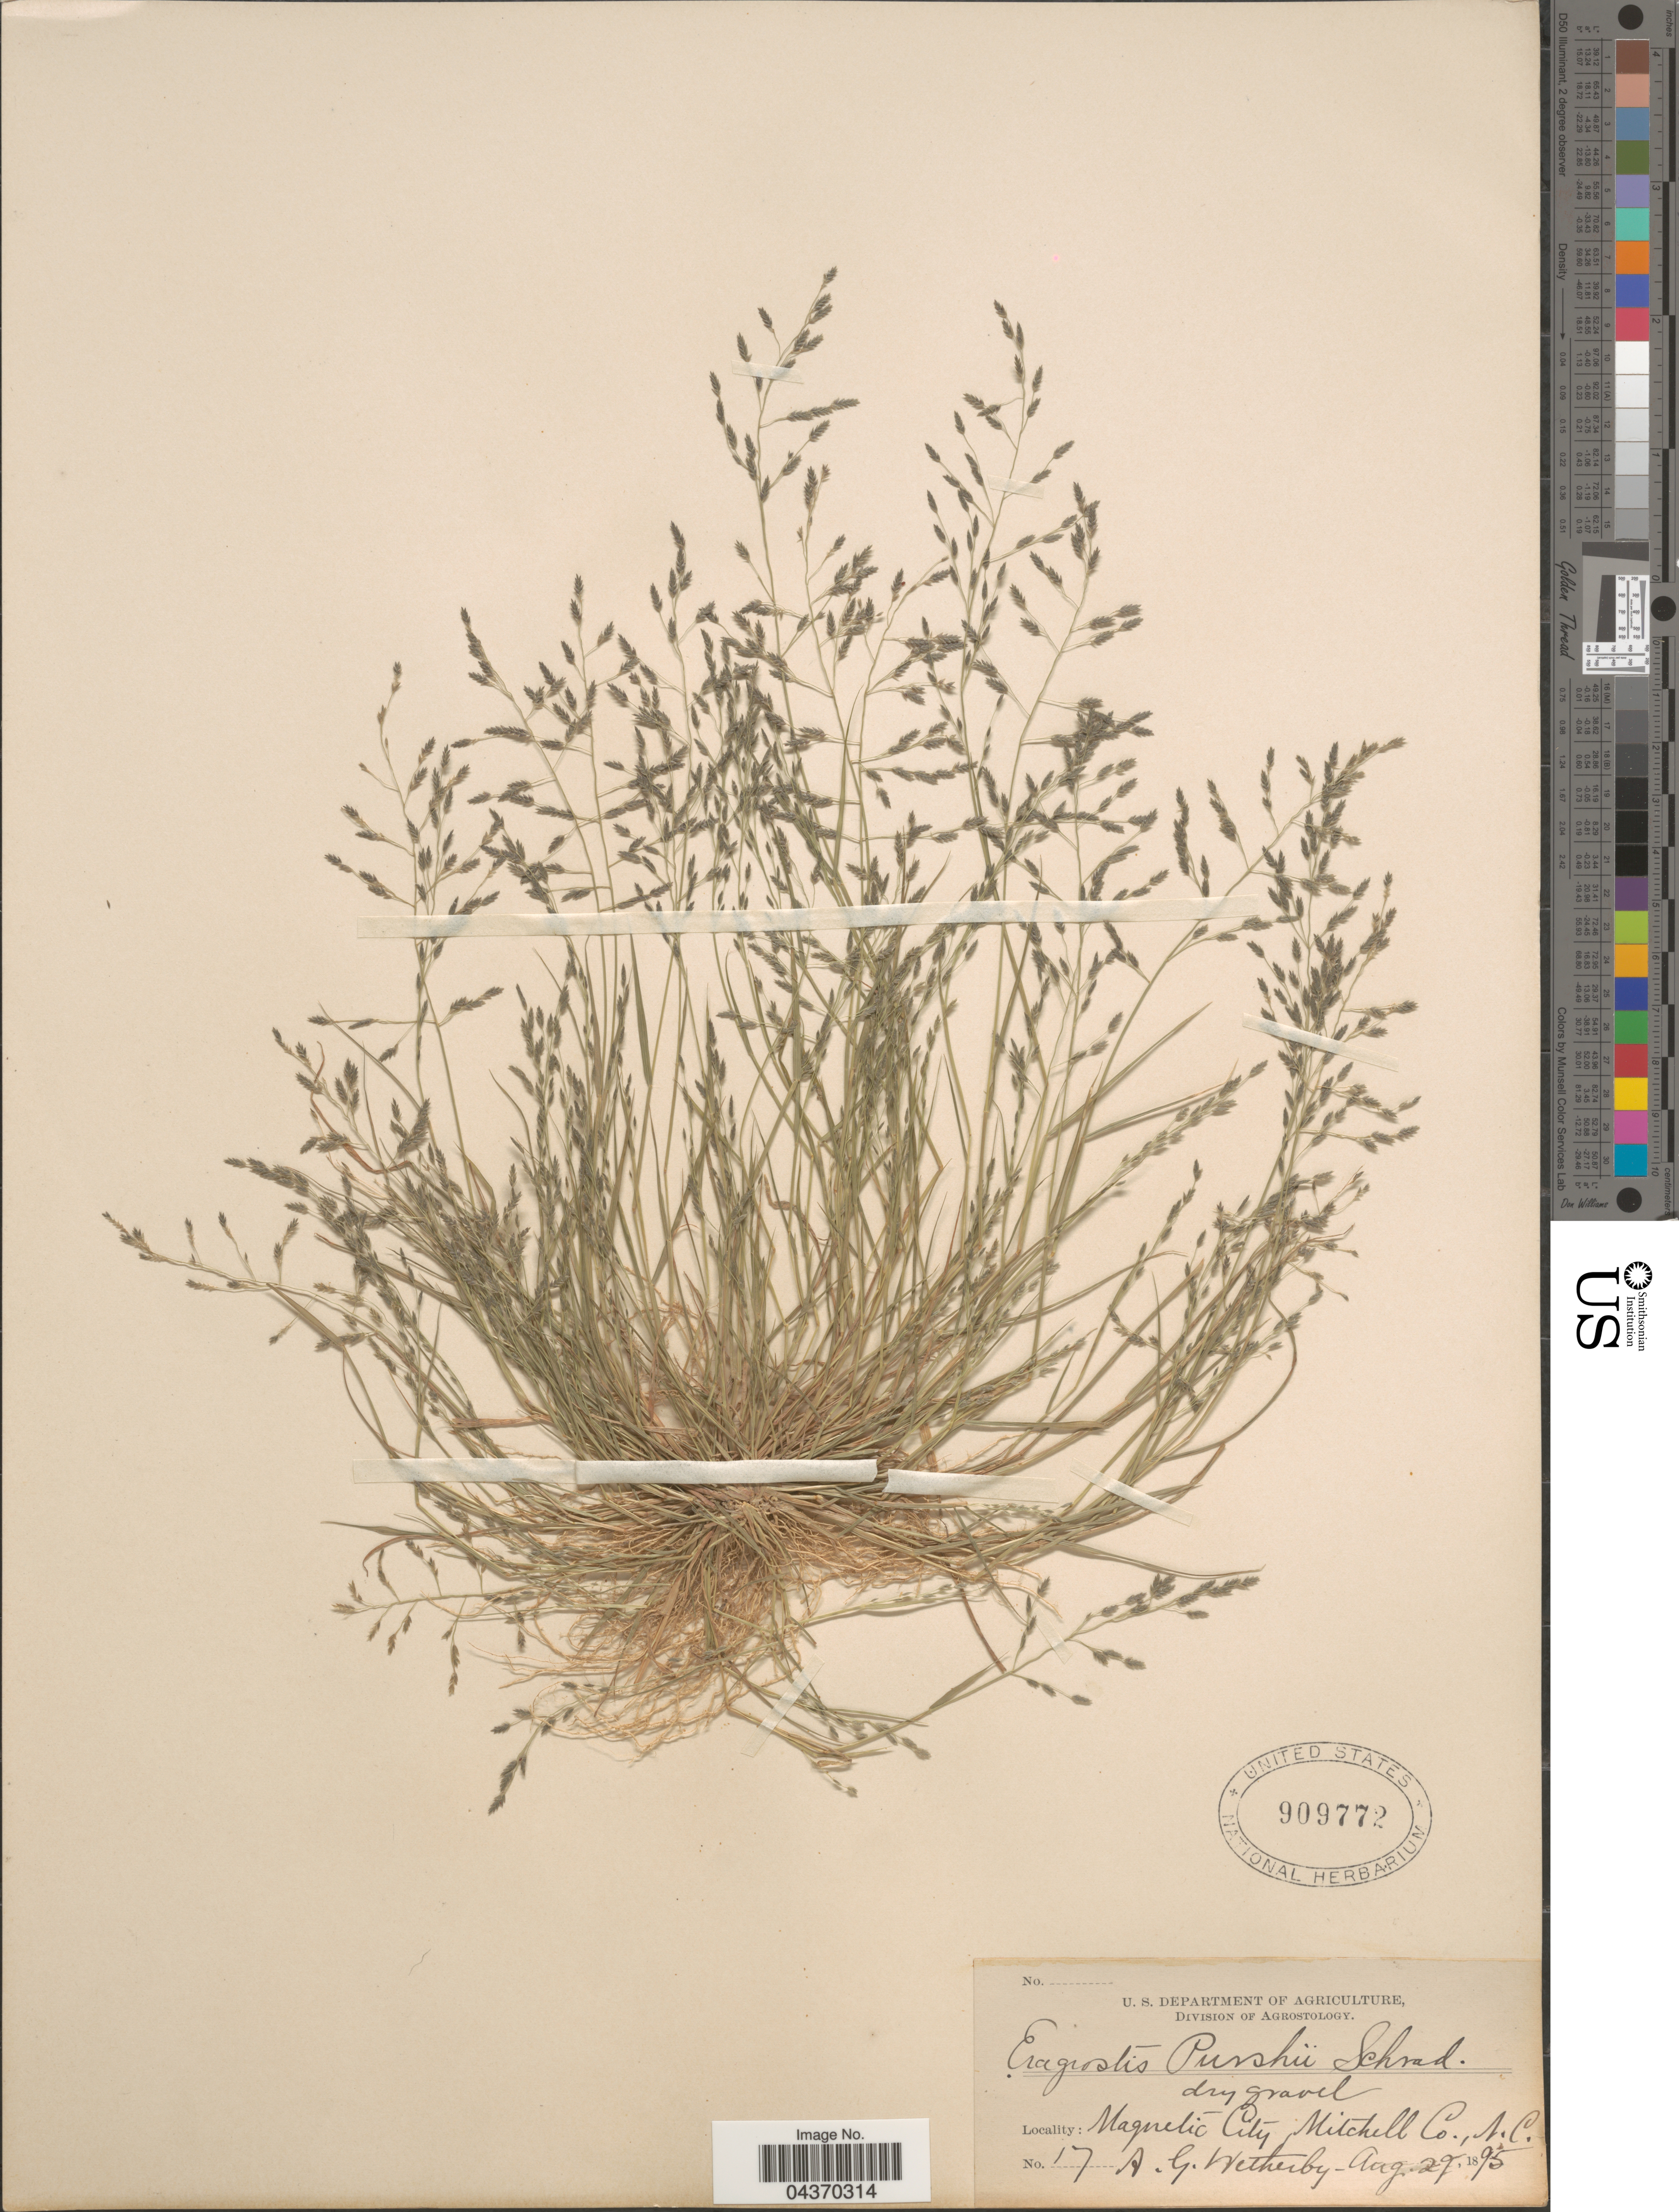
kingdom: Plantae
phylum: Tracheophyta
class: Liliopsida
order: Poales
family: Poaceae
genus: Eragrostis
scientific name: Eragrostis pectinacea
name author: (Michx.) Nees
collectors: A. Wetherby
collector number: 17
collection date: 1895-08-29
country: United States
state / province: North Carolina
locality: Magnetic City, Mitchell Co.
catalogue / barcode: US 909772